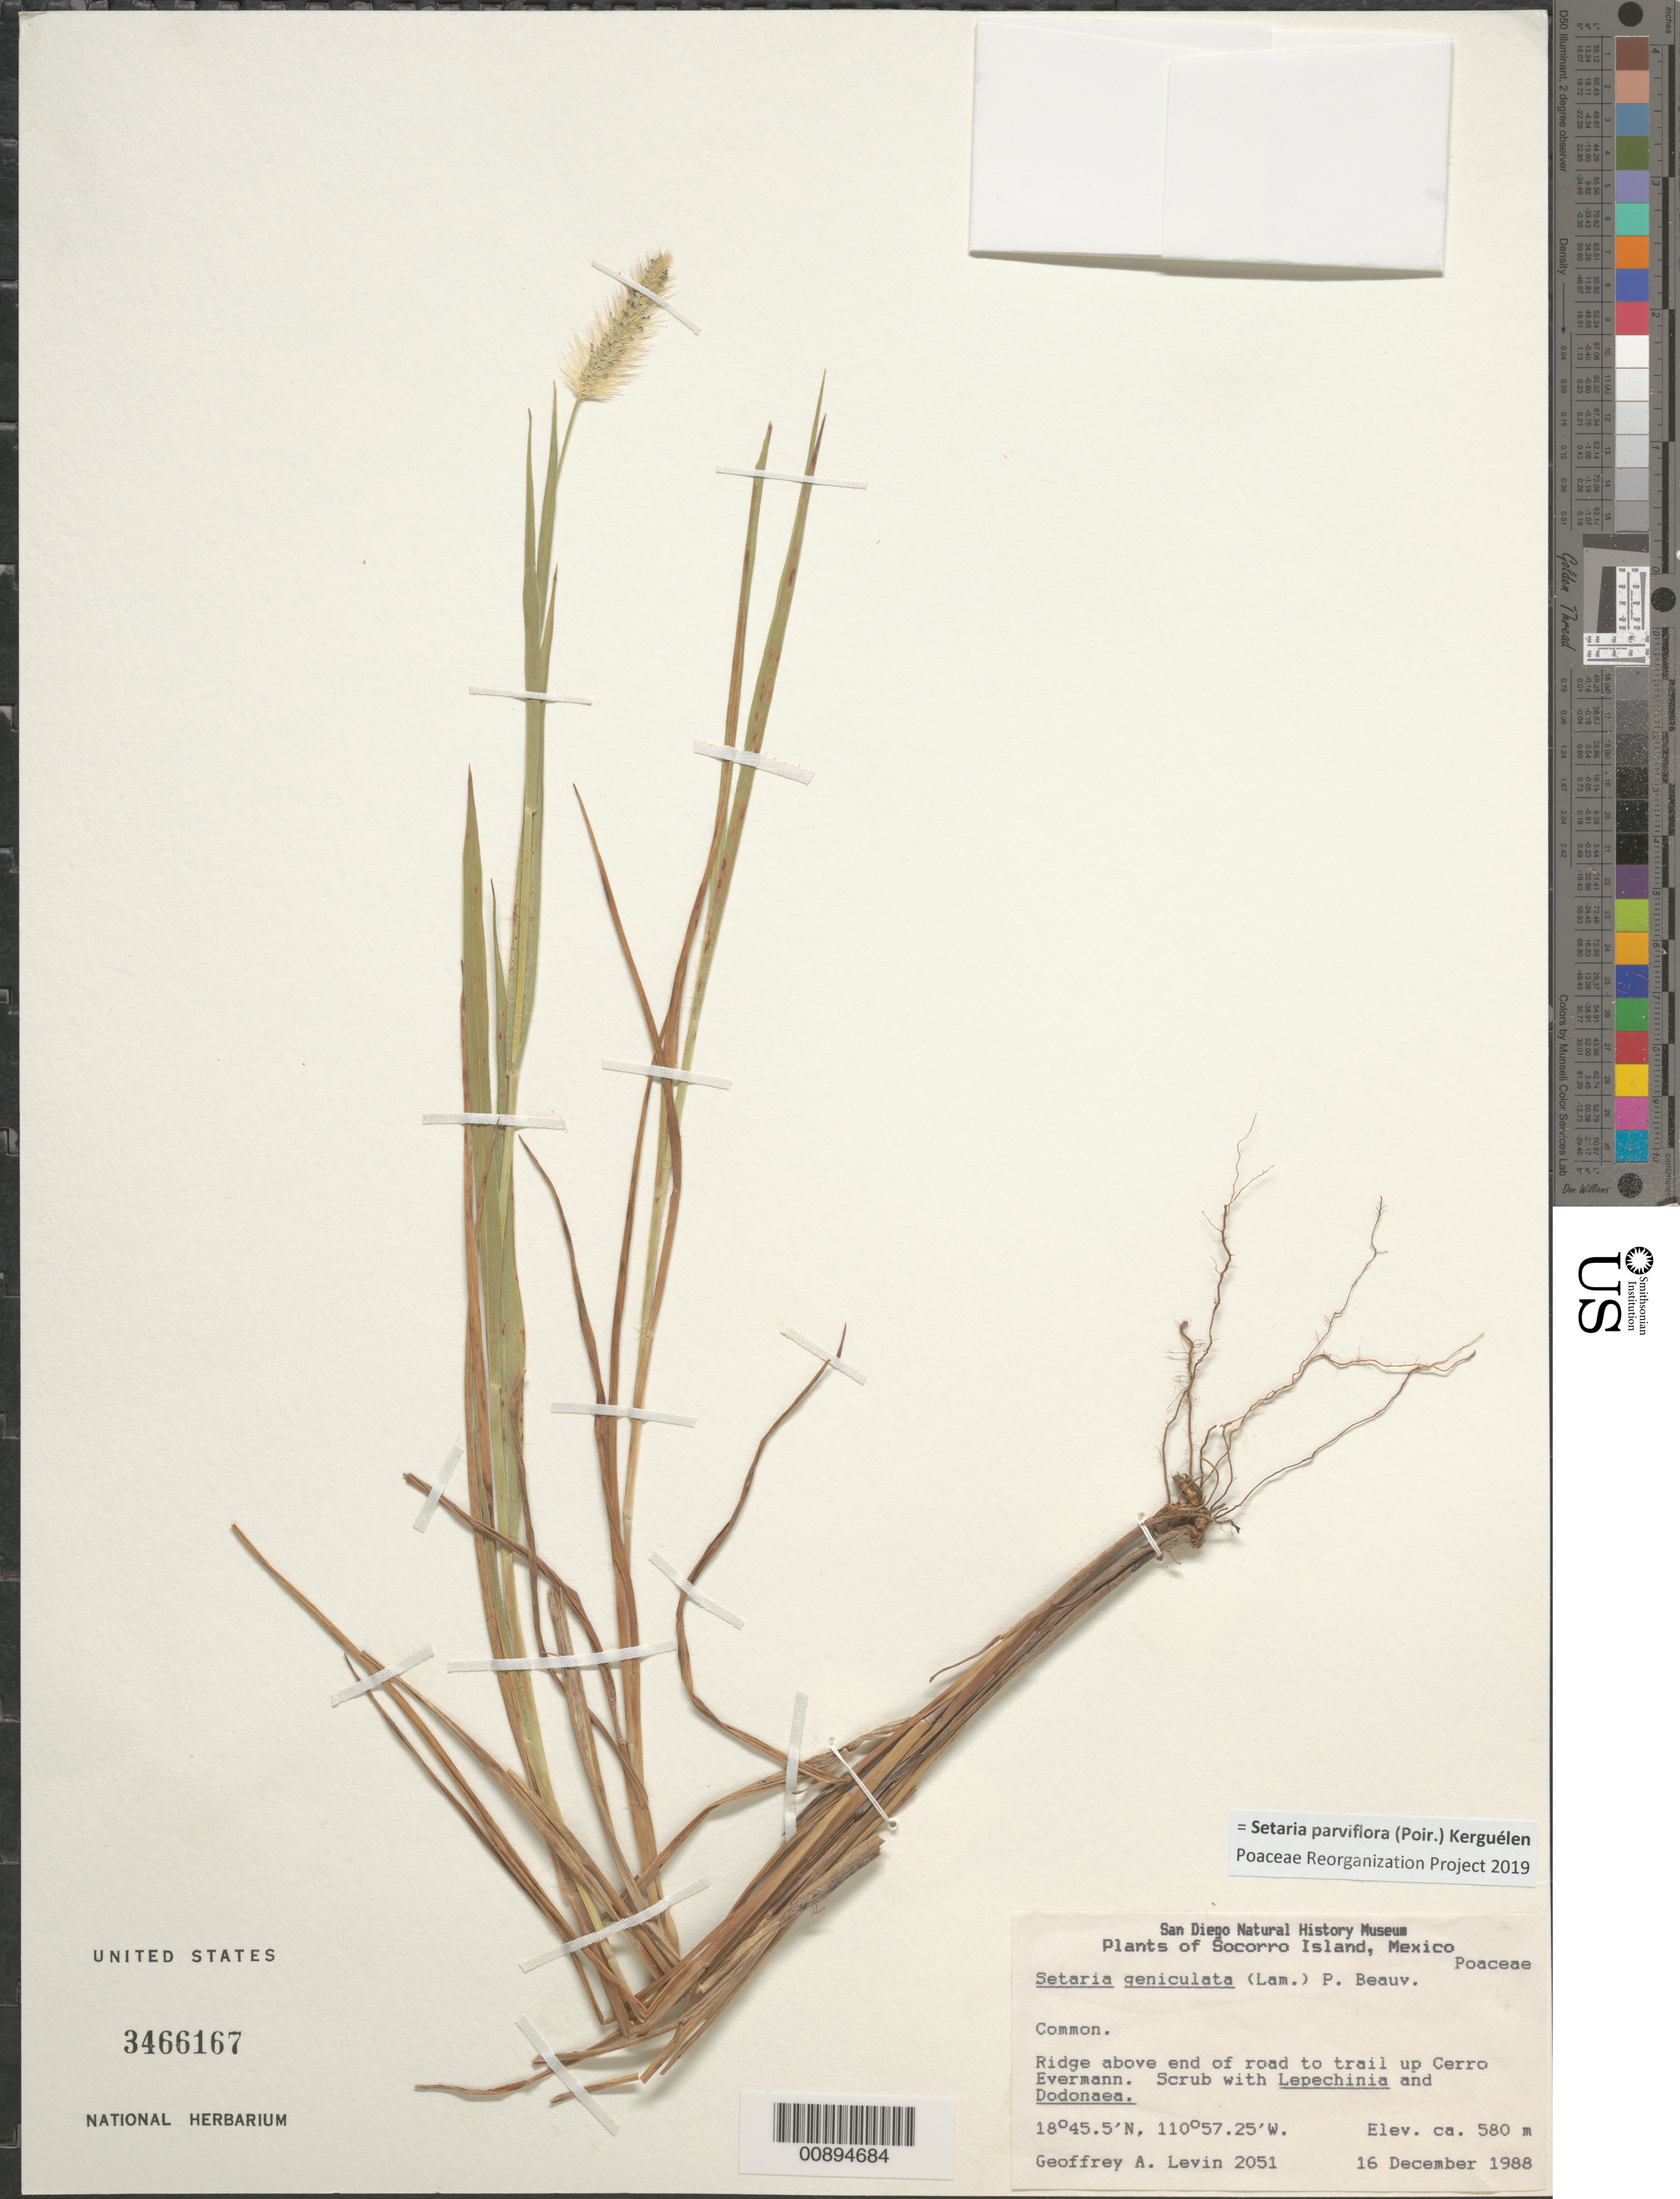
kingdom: Plantae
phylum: Tracheophyta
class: Liliopsida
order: Poales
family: Poaceae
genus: Setaria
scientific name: Setaria parviflora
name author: (Poir.) Kerguélen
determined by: Poaceae Reorganization Project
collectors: G. Levin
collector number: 2051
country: Mexico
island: Socorro I.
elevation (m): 580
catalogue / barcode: US 3466167